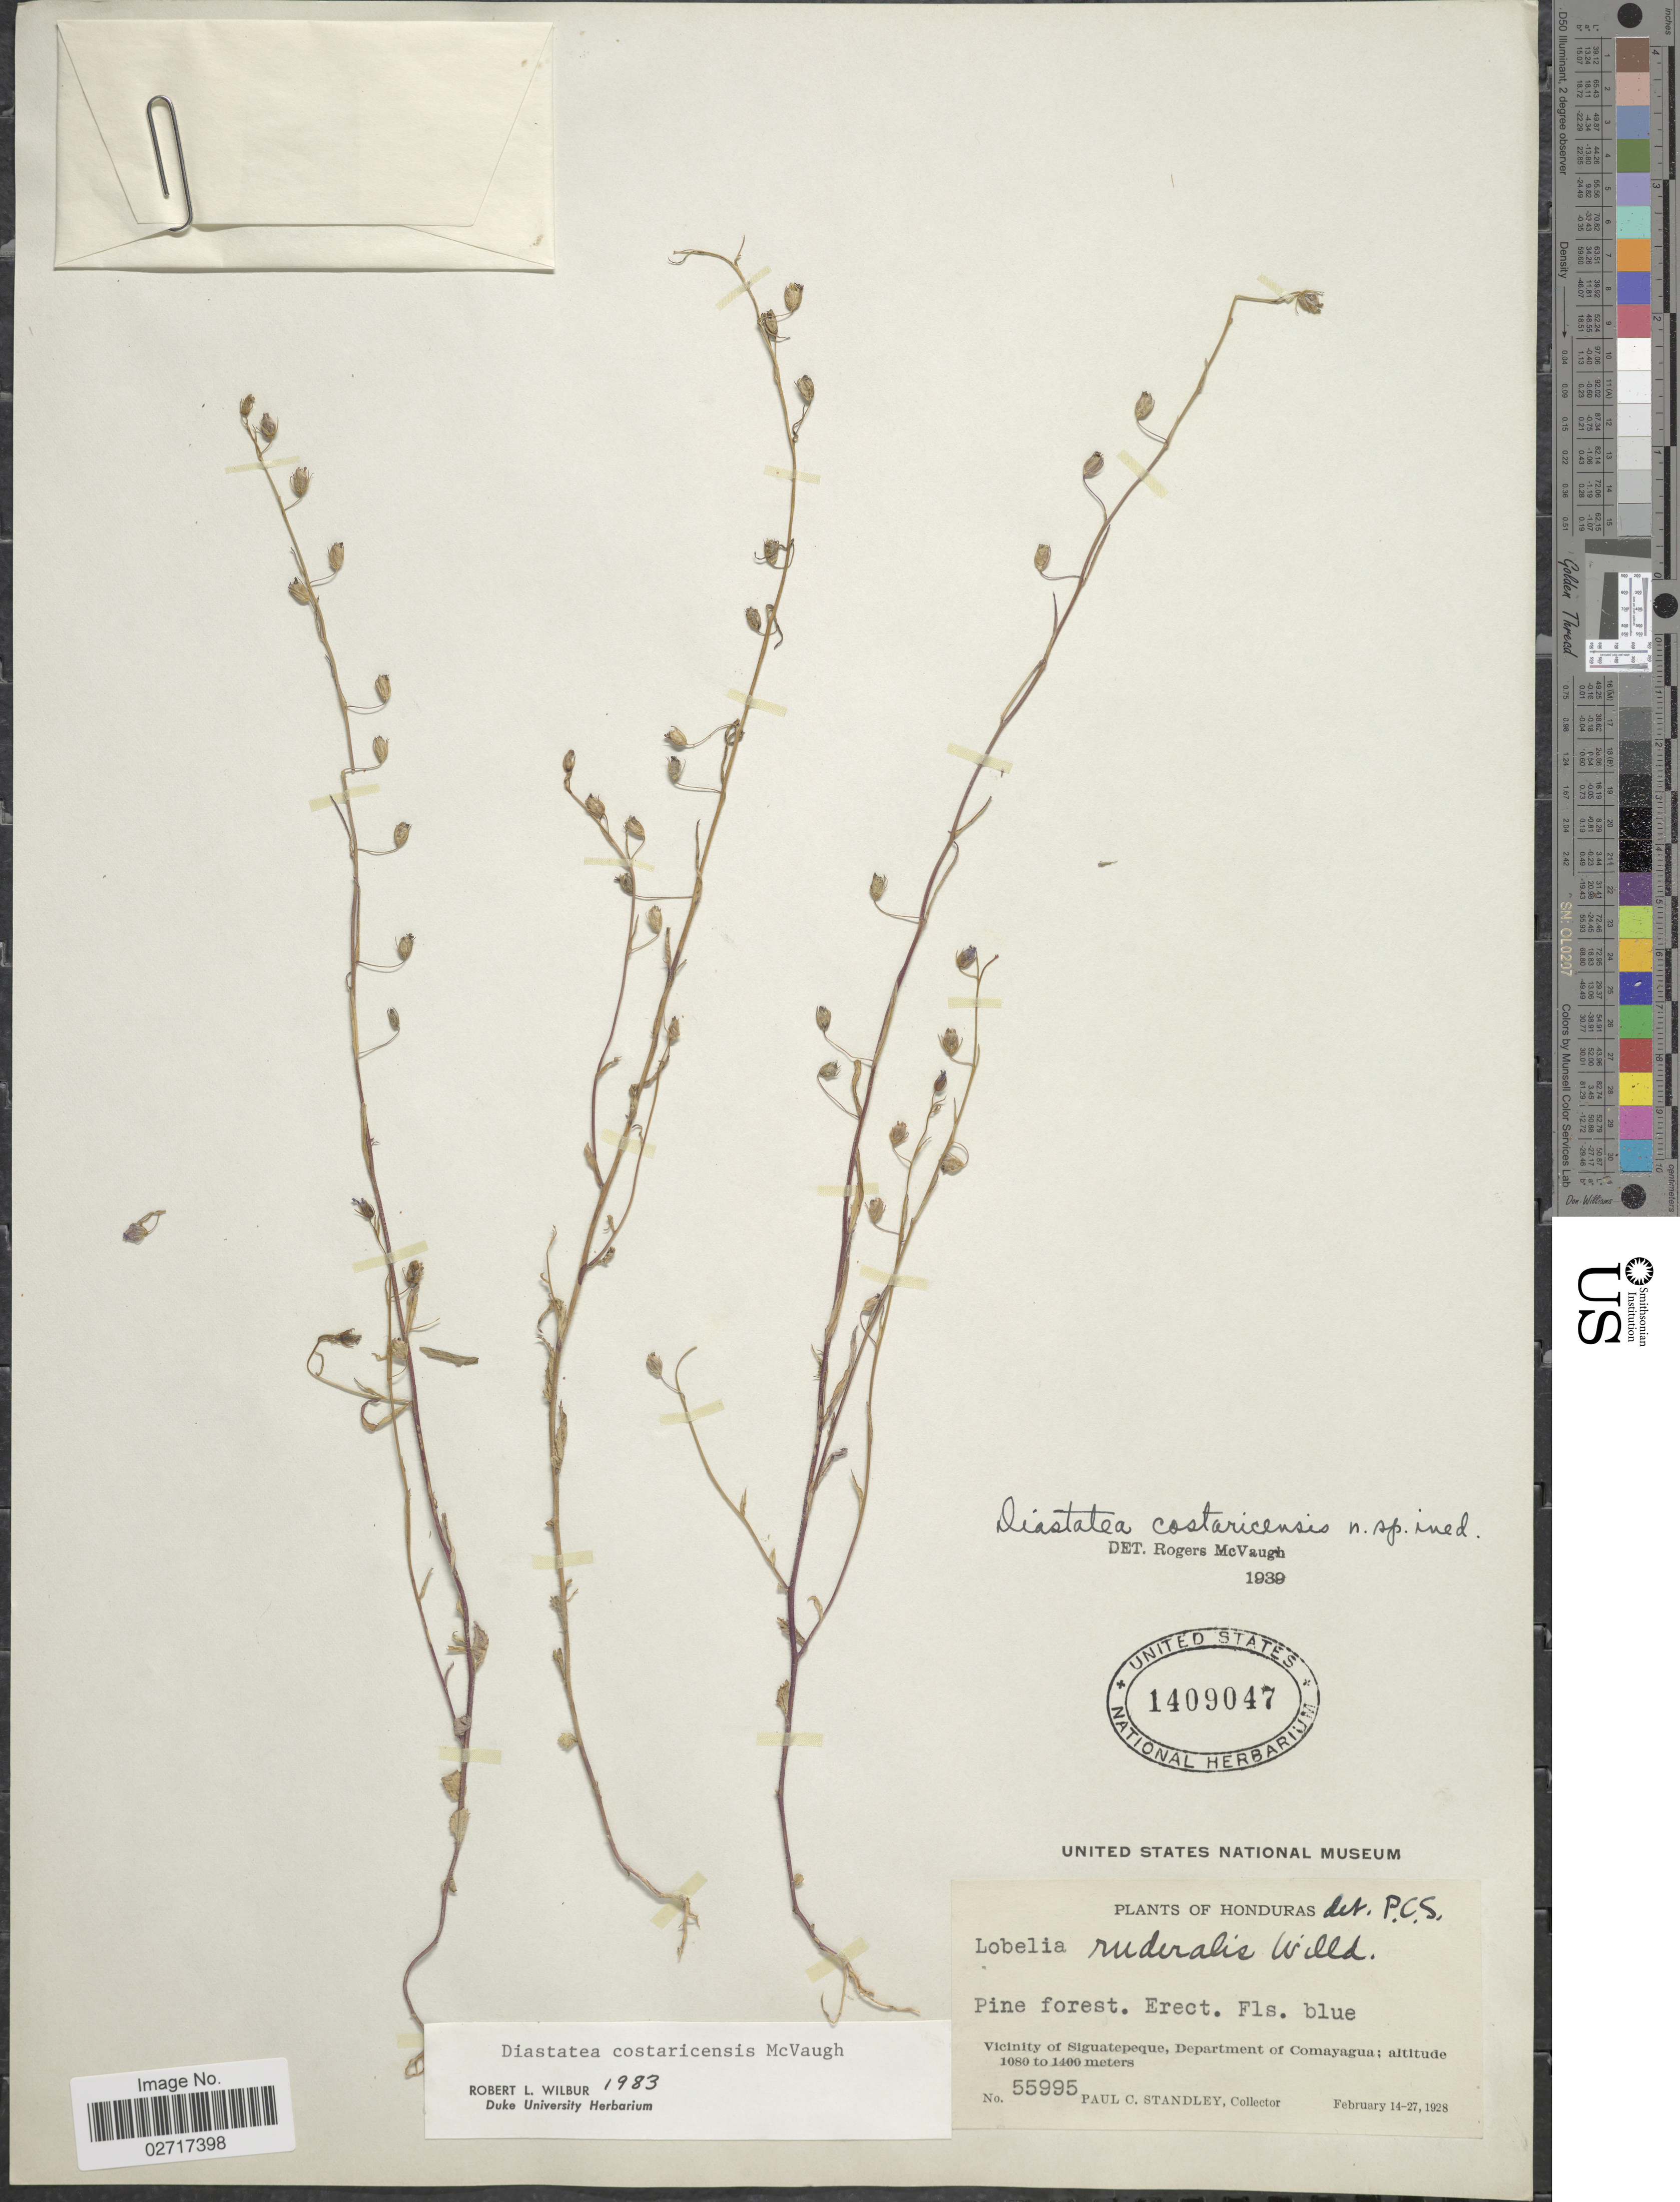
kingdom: Plantae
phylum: Tracheophyta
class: Magnoliopsida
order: Asterales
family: Campanulaceae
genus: Diastatea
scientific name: Diastatea costaricensis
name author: McVaugh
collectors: P. C. Standley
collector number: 55995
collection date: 1928-02-14/1928-02-27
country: Honduras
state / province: Comayagua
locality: Vicinity of Siguatepeque, Department of Comayagua.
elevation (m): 1080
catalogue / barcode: US 1409047